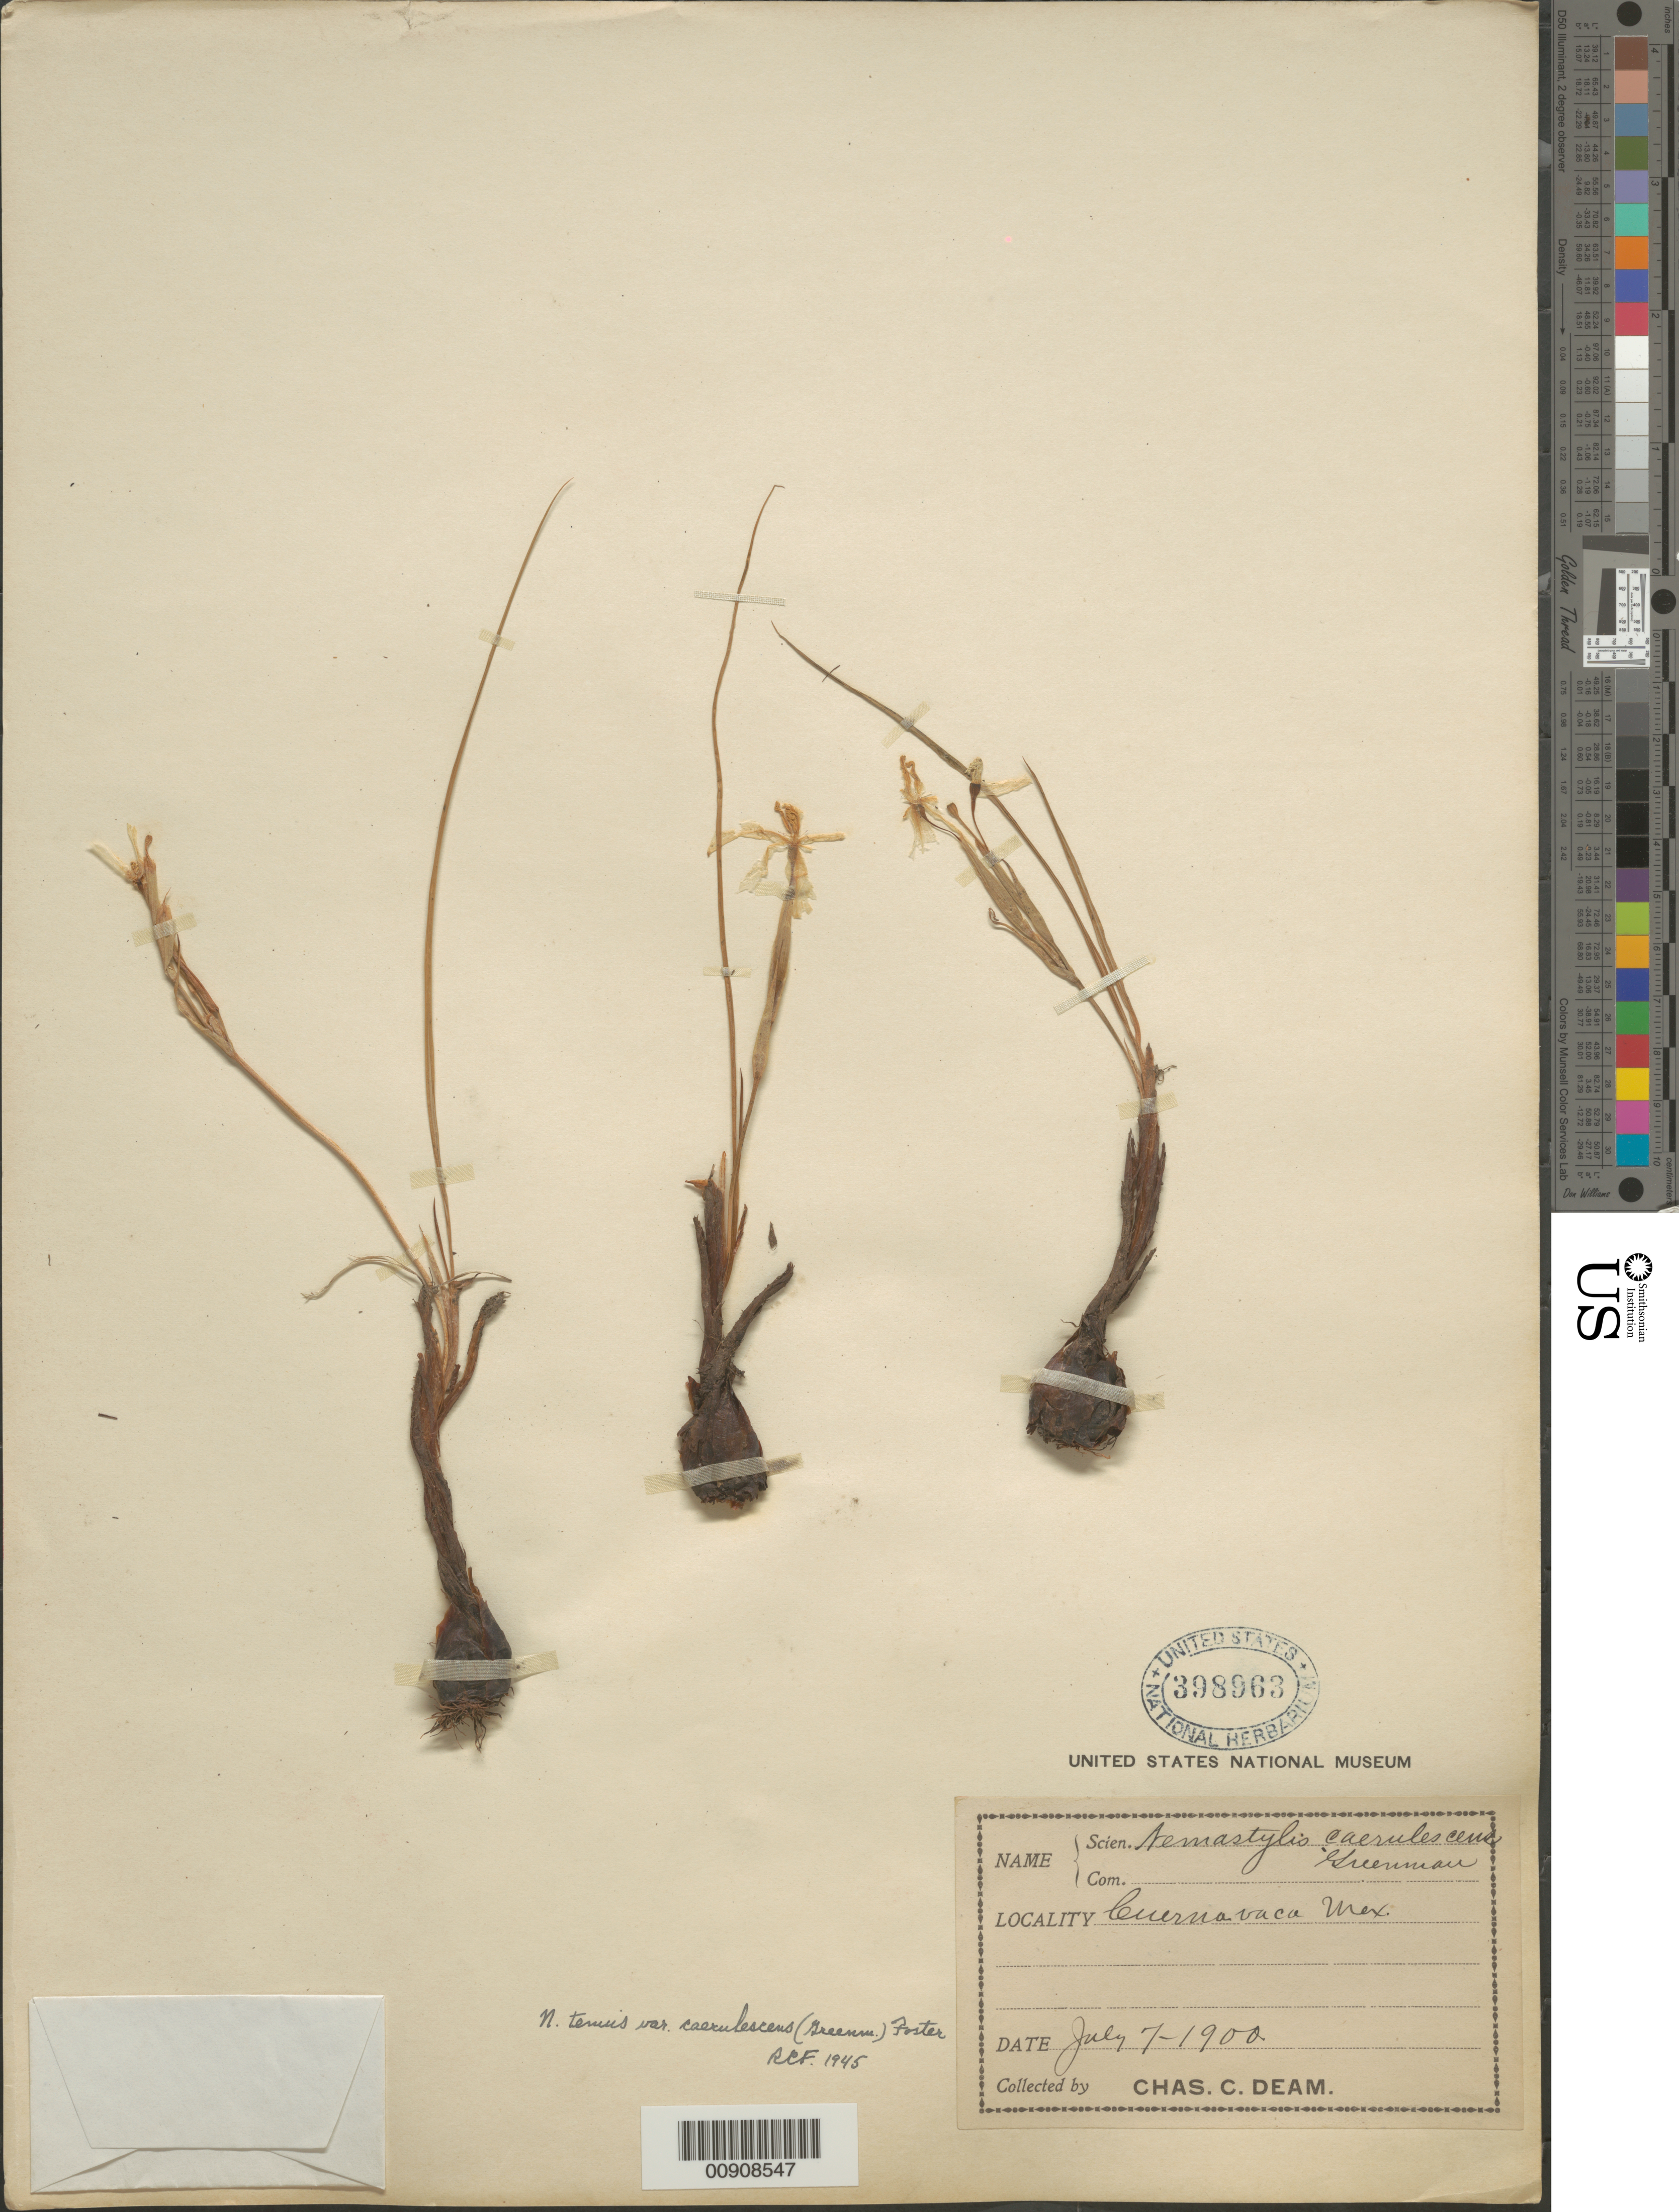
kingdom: Plantae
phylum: Tracheophyta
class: Liliopsida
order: Asparagales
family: Iridaceae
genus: Nemastylis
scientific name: Nemastylis tenuis var. caerulescens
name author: (Greenm.) R.C. Foster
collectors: C. C. Deam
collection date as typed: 07 Jul 1900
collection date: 1900-07-07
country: Mexico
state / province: Morelos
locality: Cuernavaca.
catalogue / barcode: US 398963